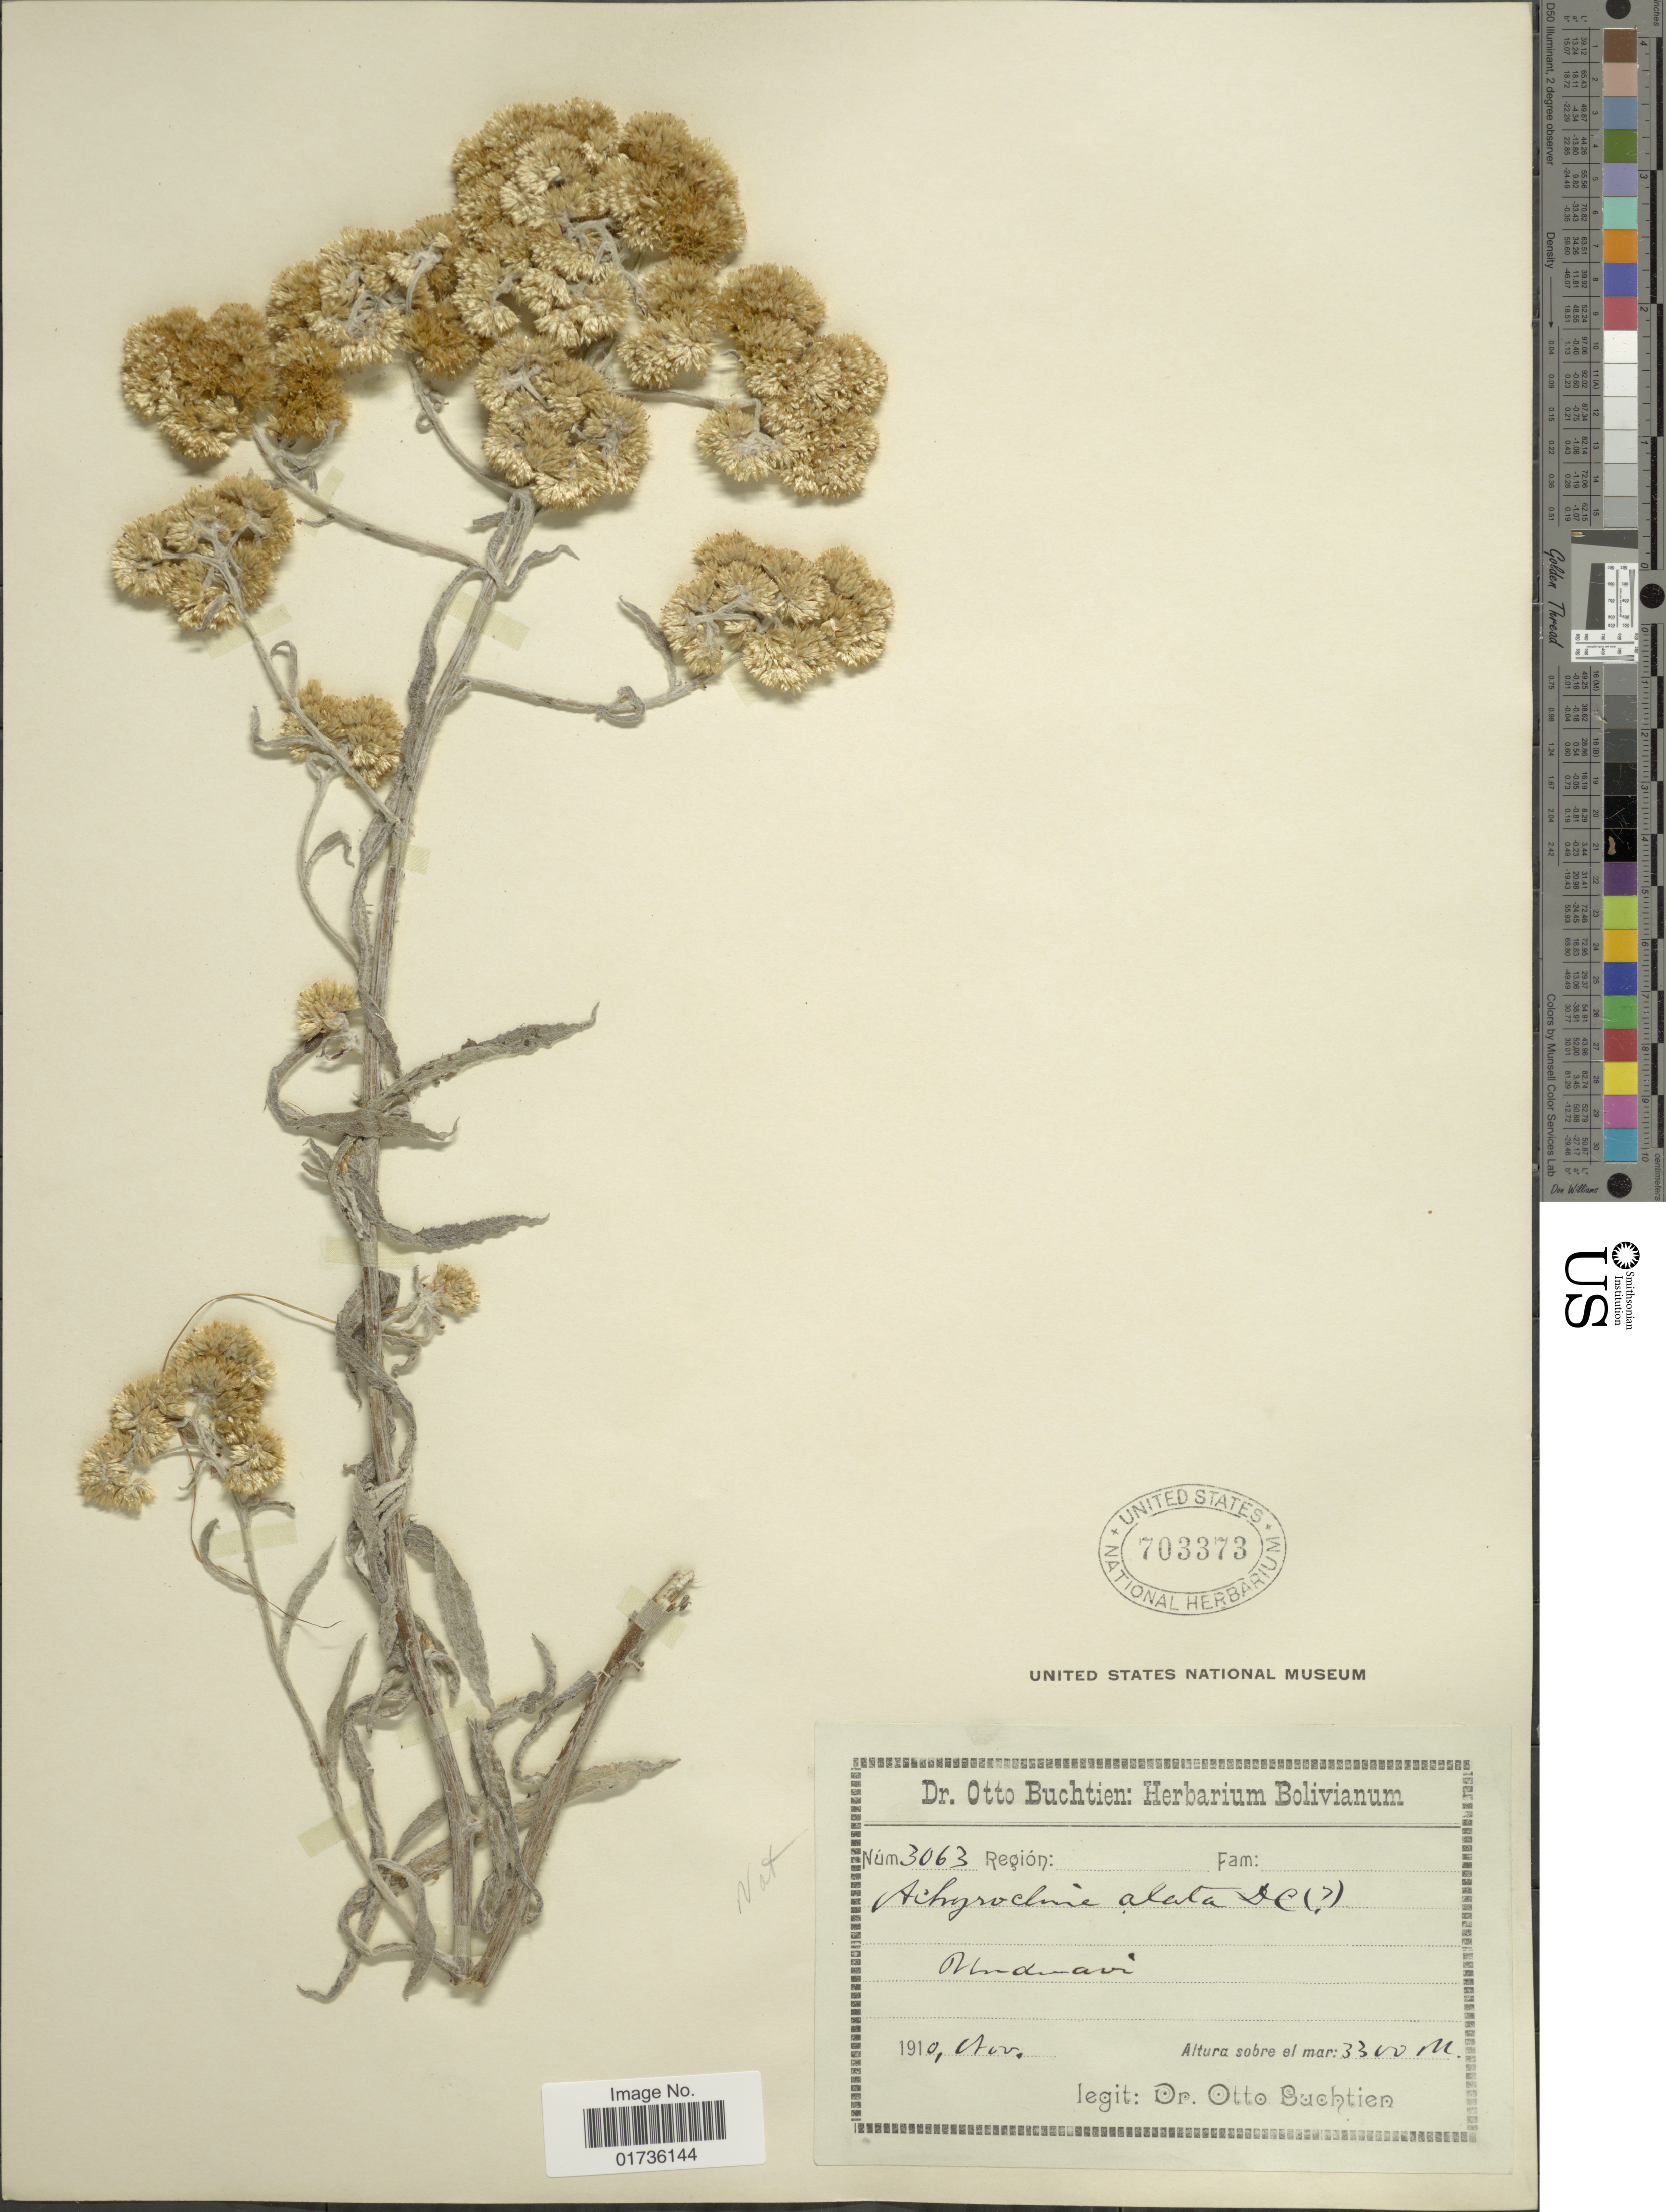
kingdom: Plantae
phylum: Tracheophyta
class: Magnoliopsida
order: Asterales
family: Asteraceae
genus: Achyrocline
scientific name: Achyrocline sp.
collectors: O. Buchtien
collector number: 3063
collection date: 1910-11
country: Bolivia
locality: Unduavi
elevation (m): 3300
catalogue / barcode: US 703373